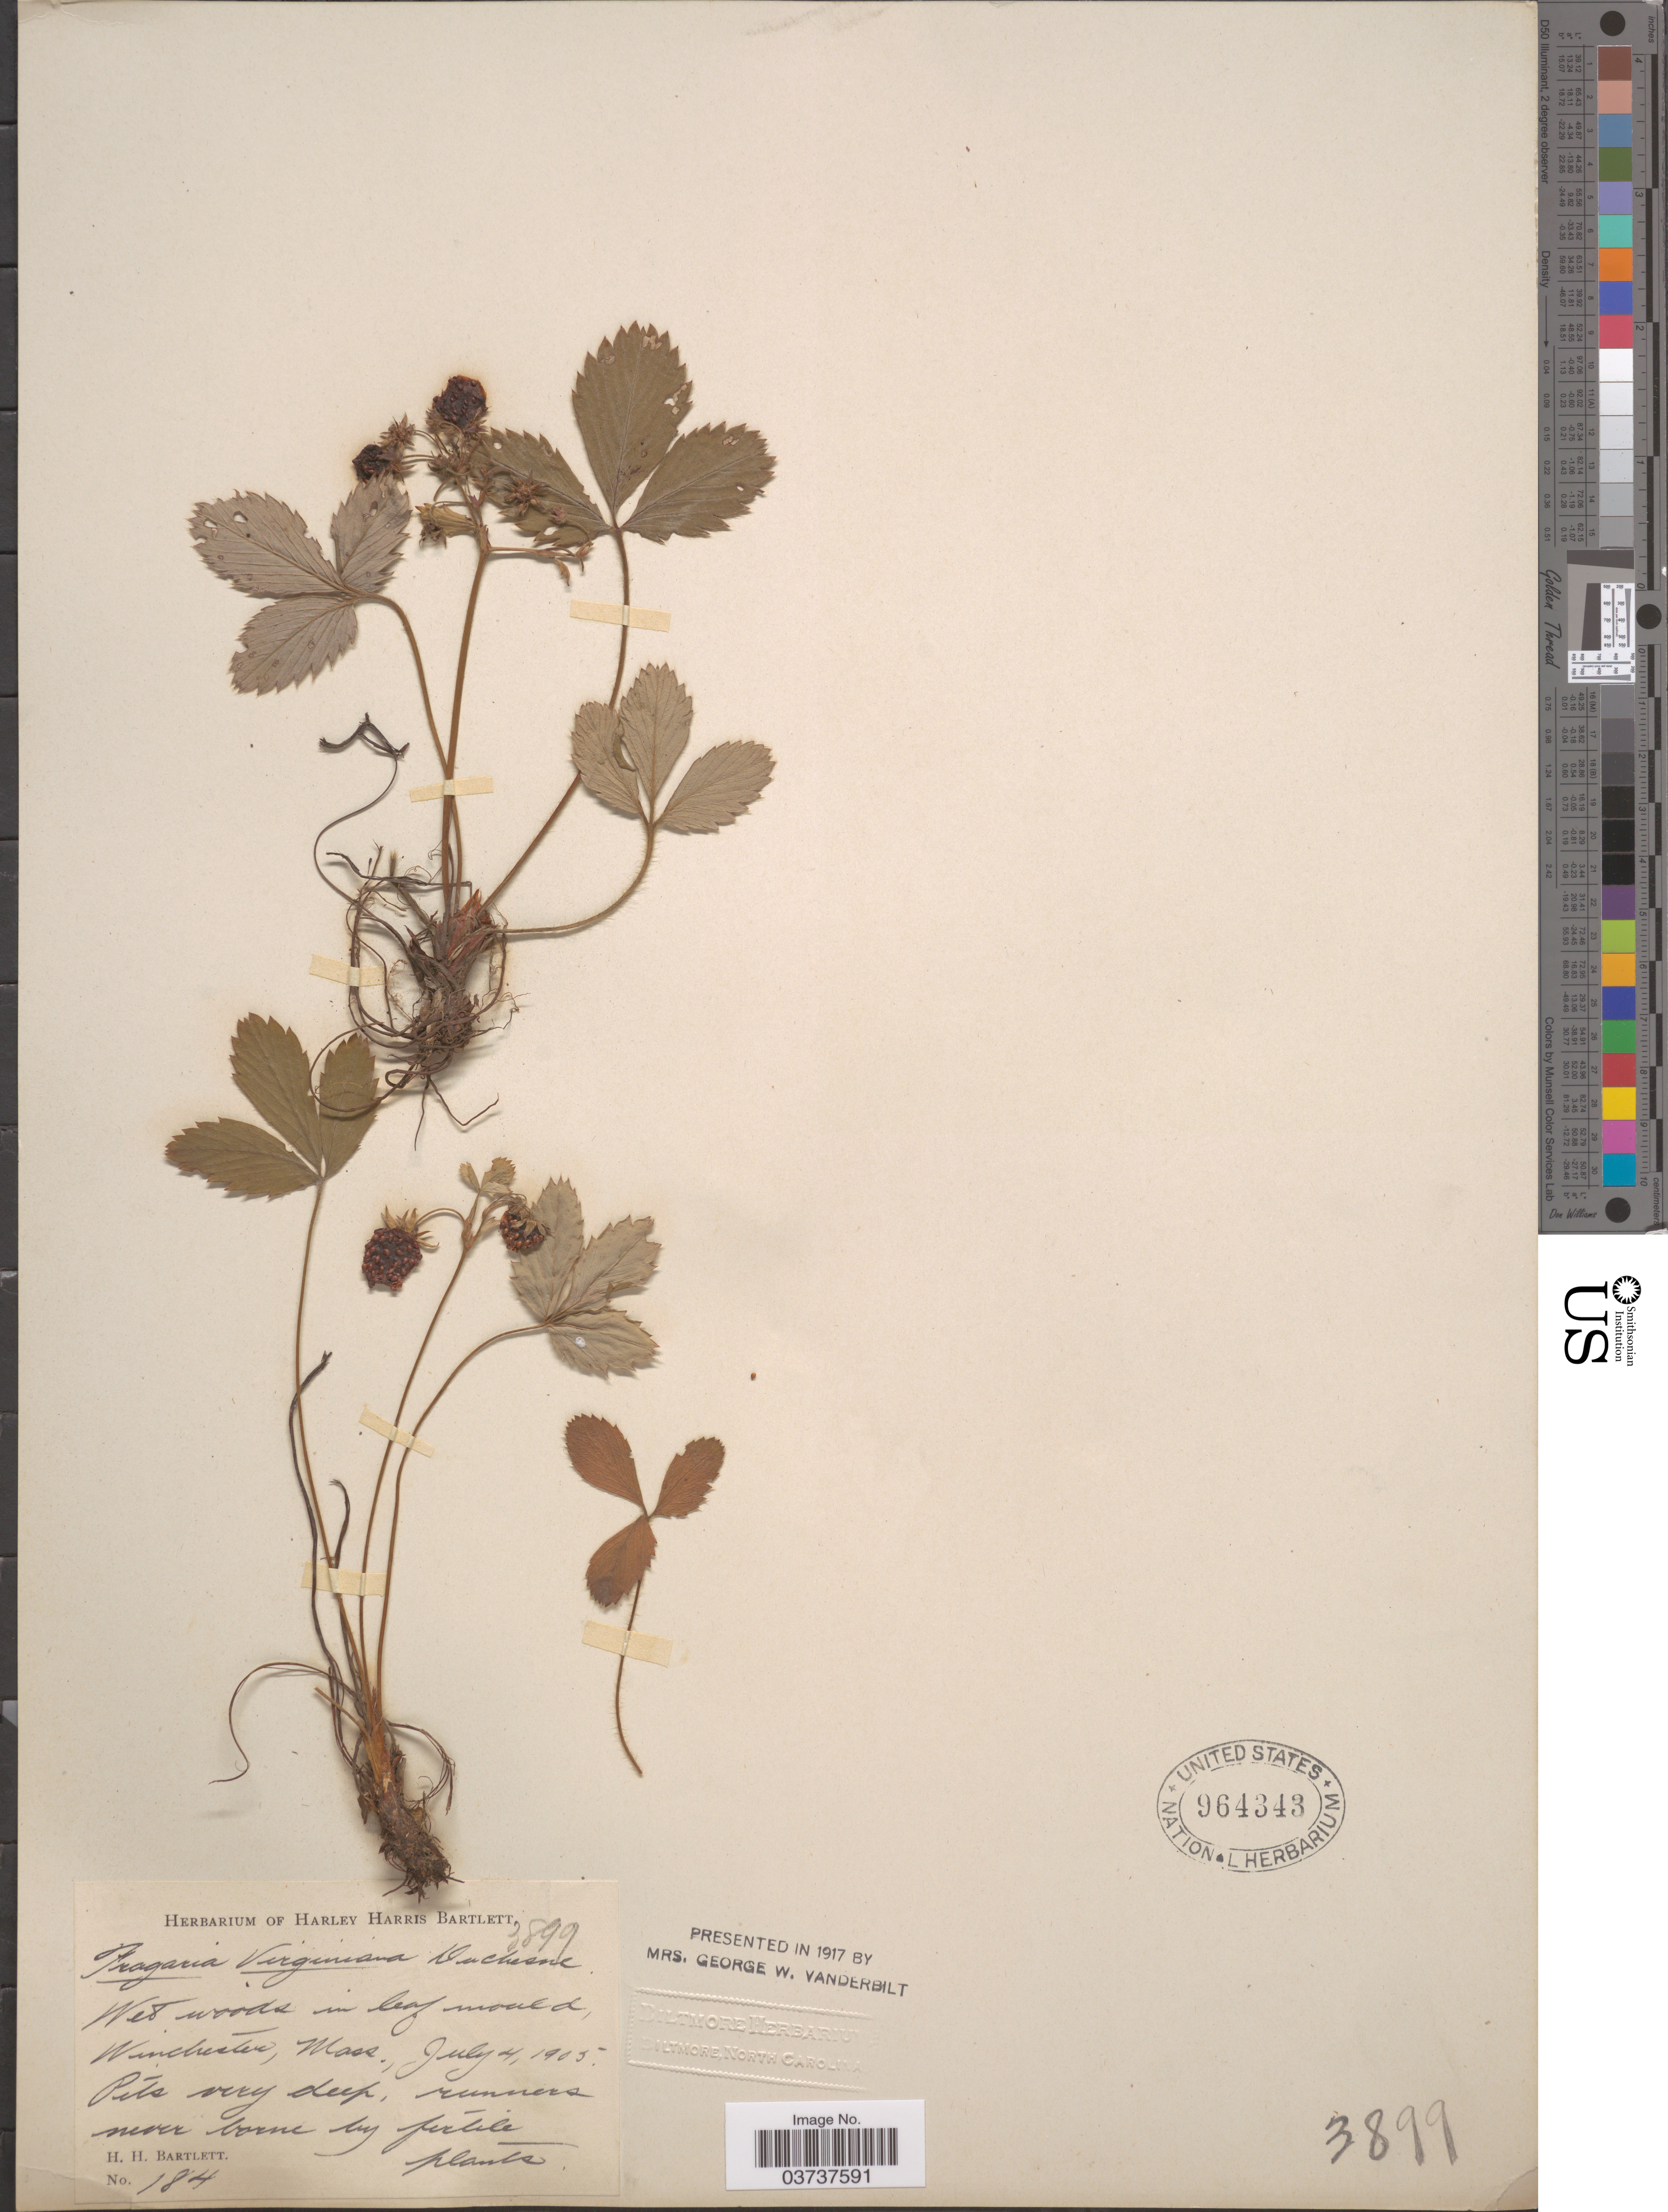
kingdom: Plantae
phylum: Tracheophyta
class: Magnoliopsida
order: Rosales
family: Rosaceae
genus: Fragaria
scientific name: Fragaria virginiana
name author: Mill.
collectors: H. H. Bartlett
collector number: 184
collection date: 1905-07-04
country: United States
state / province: Massachusetts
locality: Winchester.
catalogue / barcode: US 964343